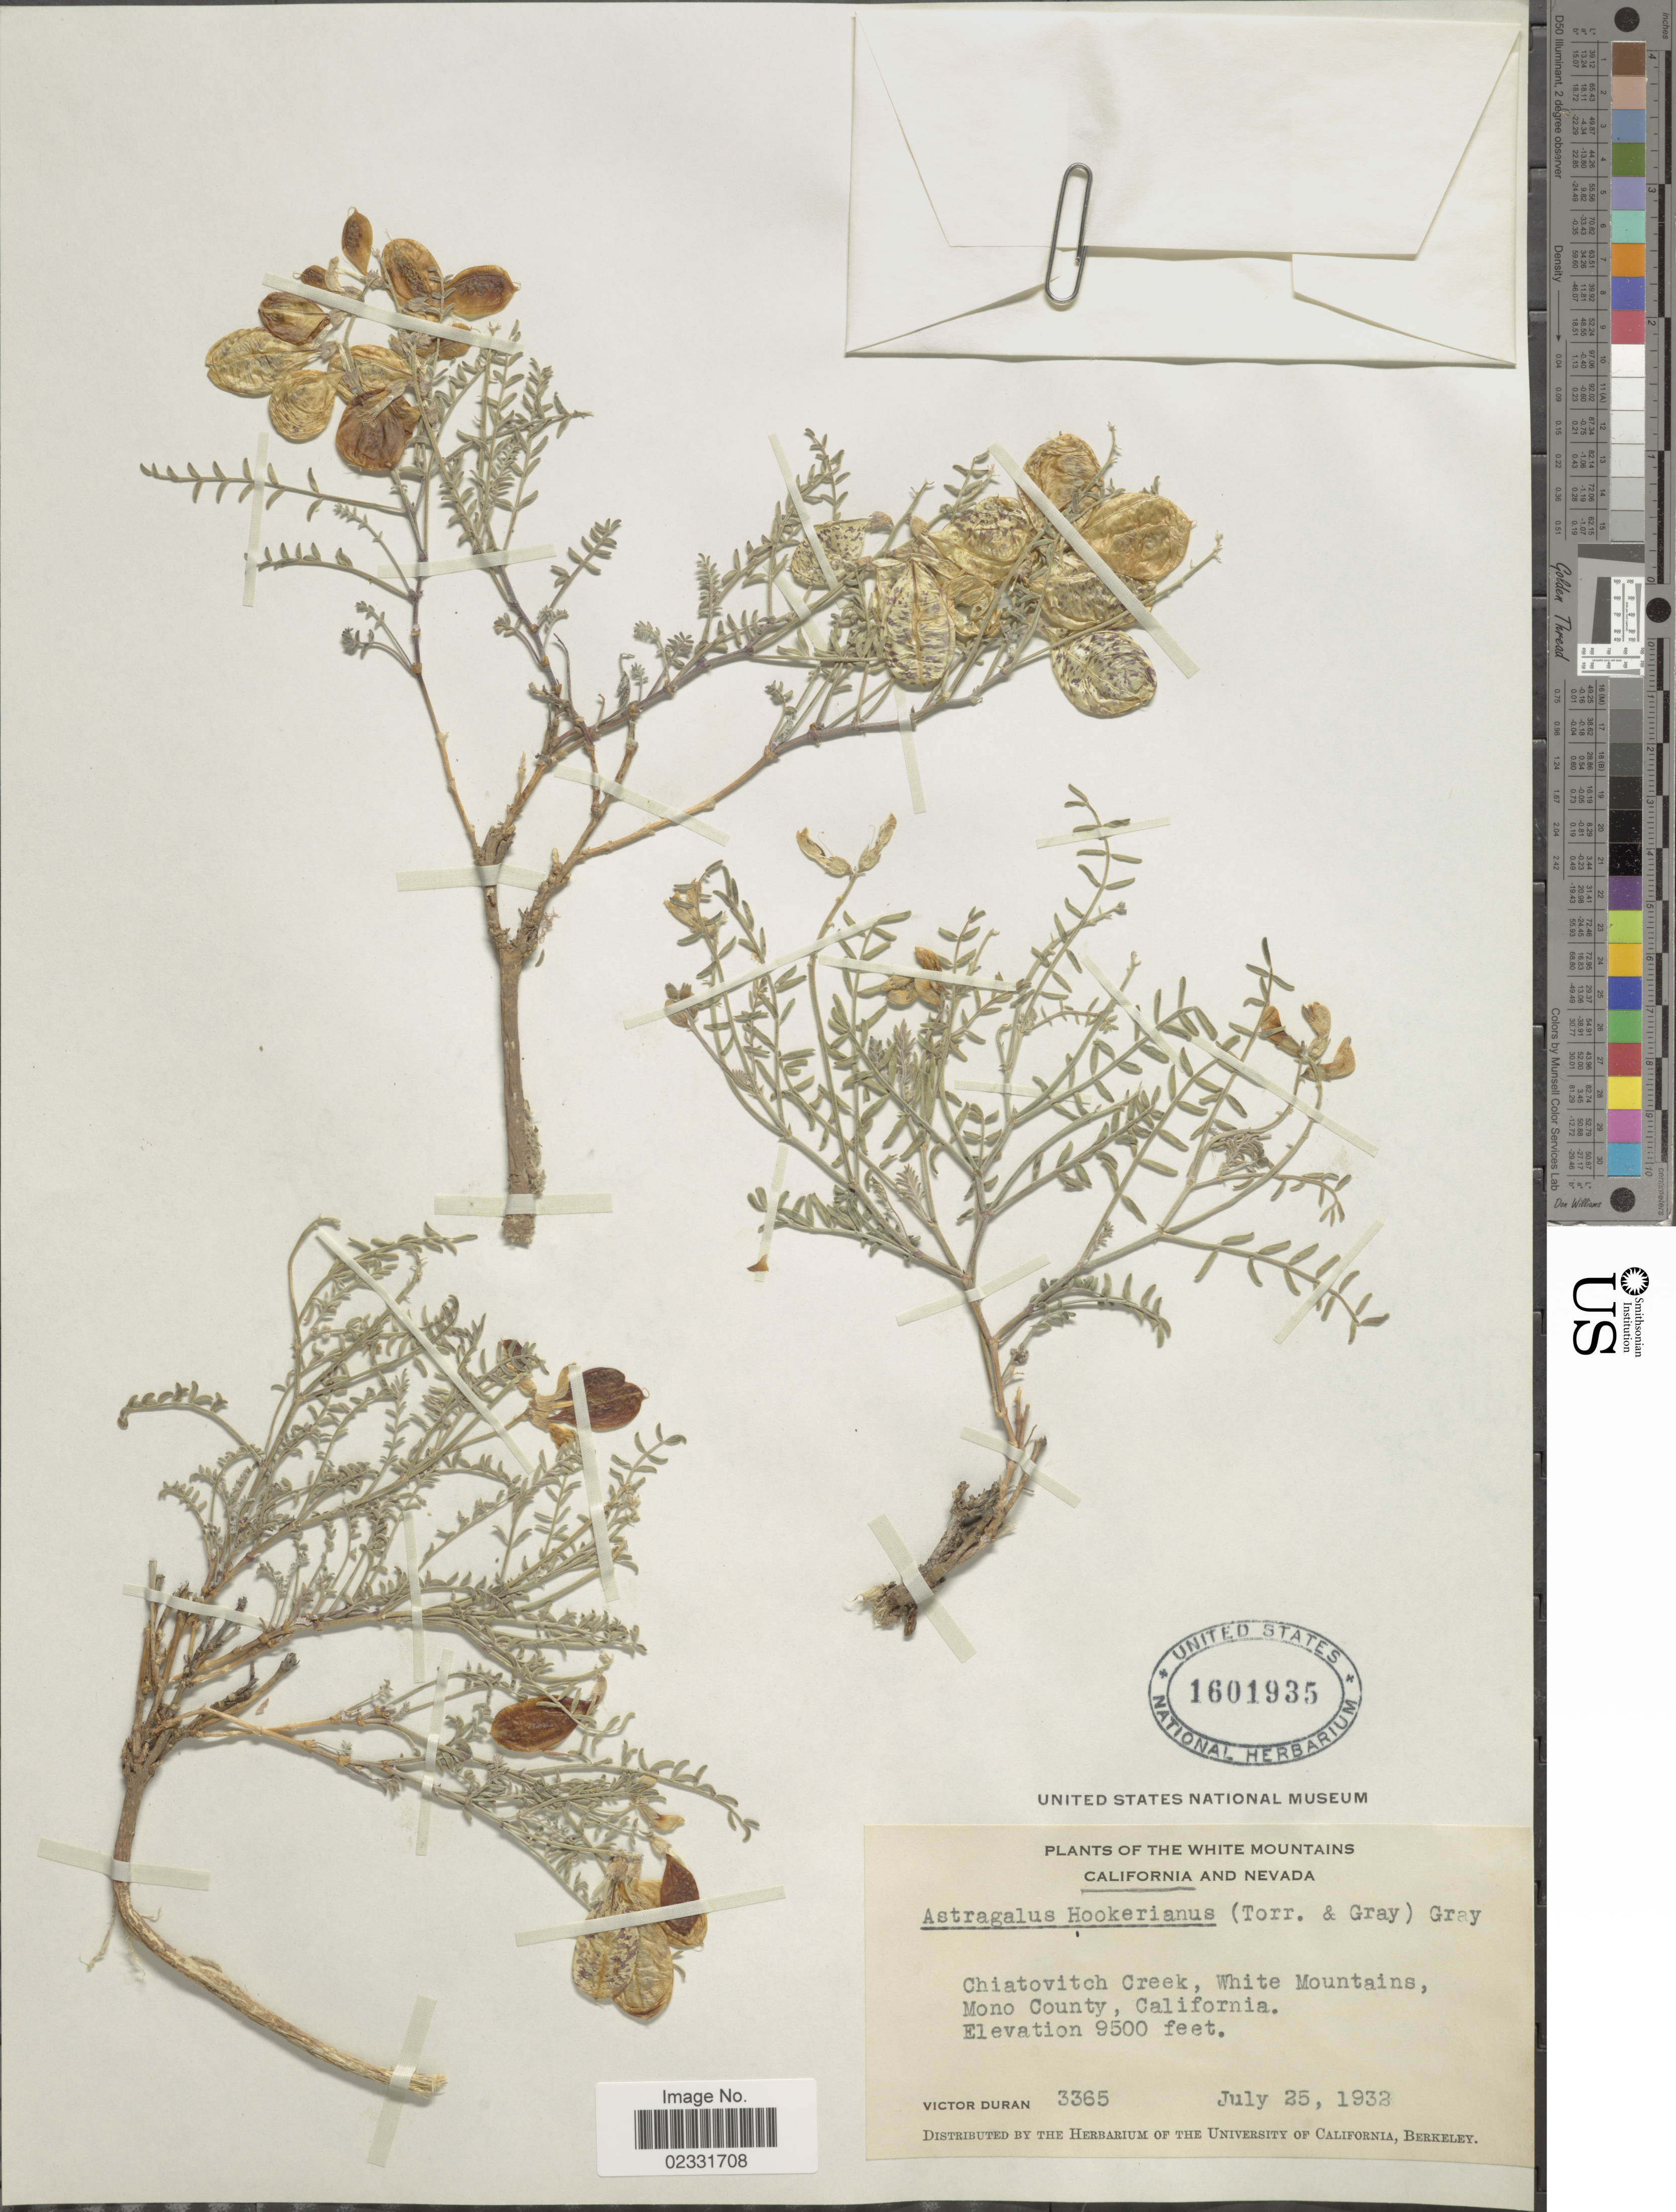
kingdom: Plantae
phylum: Tracheophyta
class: Magnoliopsida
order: Fabales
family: Fabaceae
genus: Astragalus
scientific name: Astragalus hookerianus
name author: D. Dietr.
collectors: V. Duran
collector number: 3365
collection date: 1932-07-25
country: United States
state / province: California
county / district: Mono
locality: The White Mountains, Chiatovitch Creek, Mono County.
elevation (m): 2896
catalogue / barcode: US 1601935